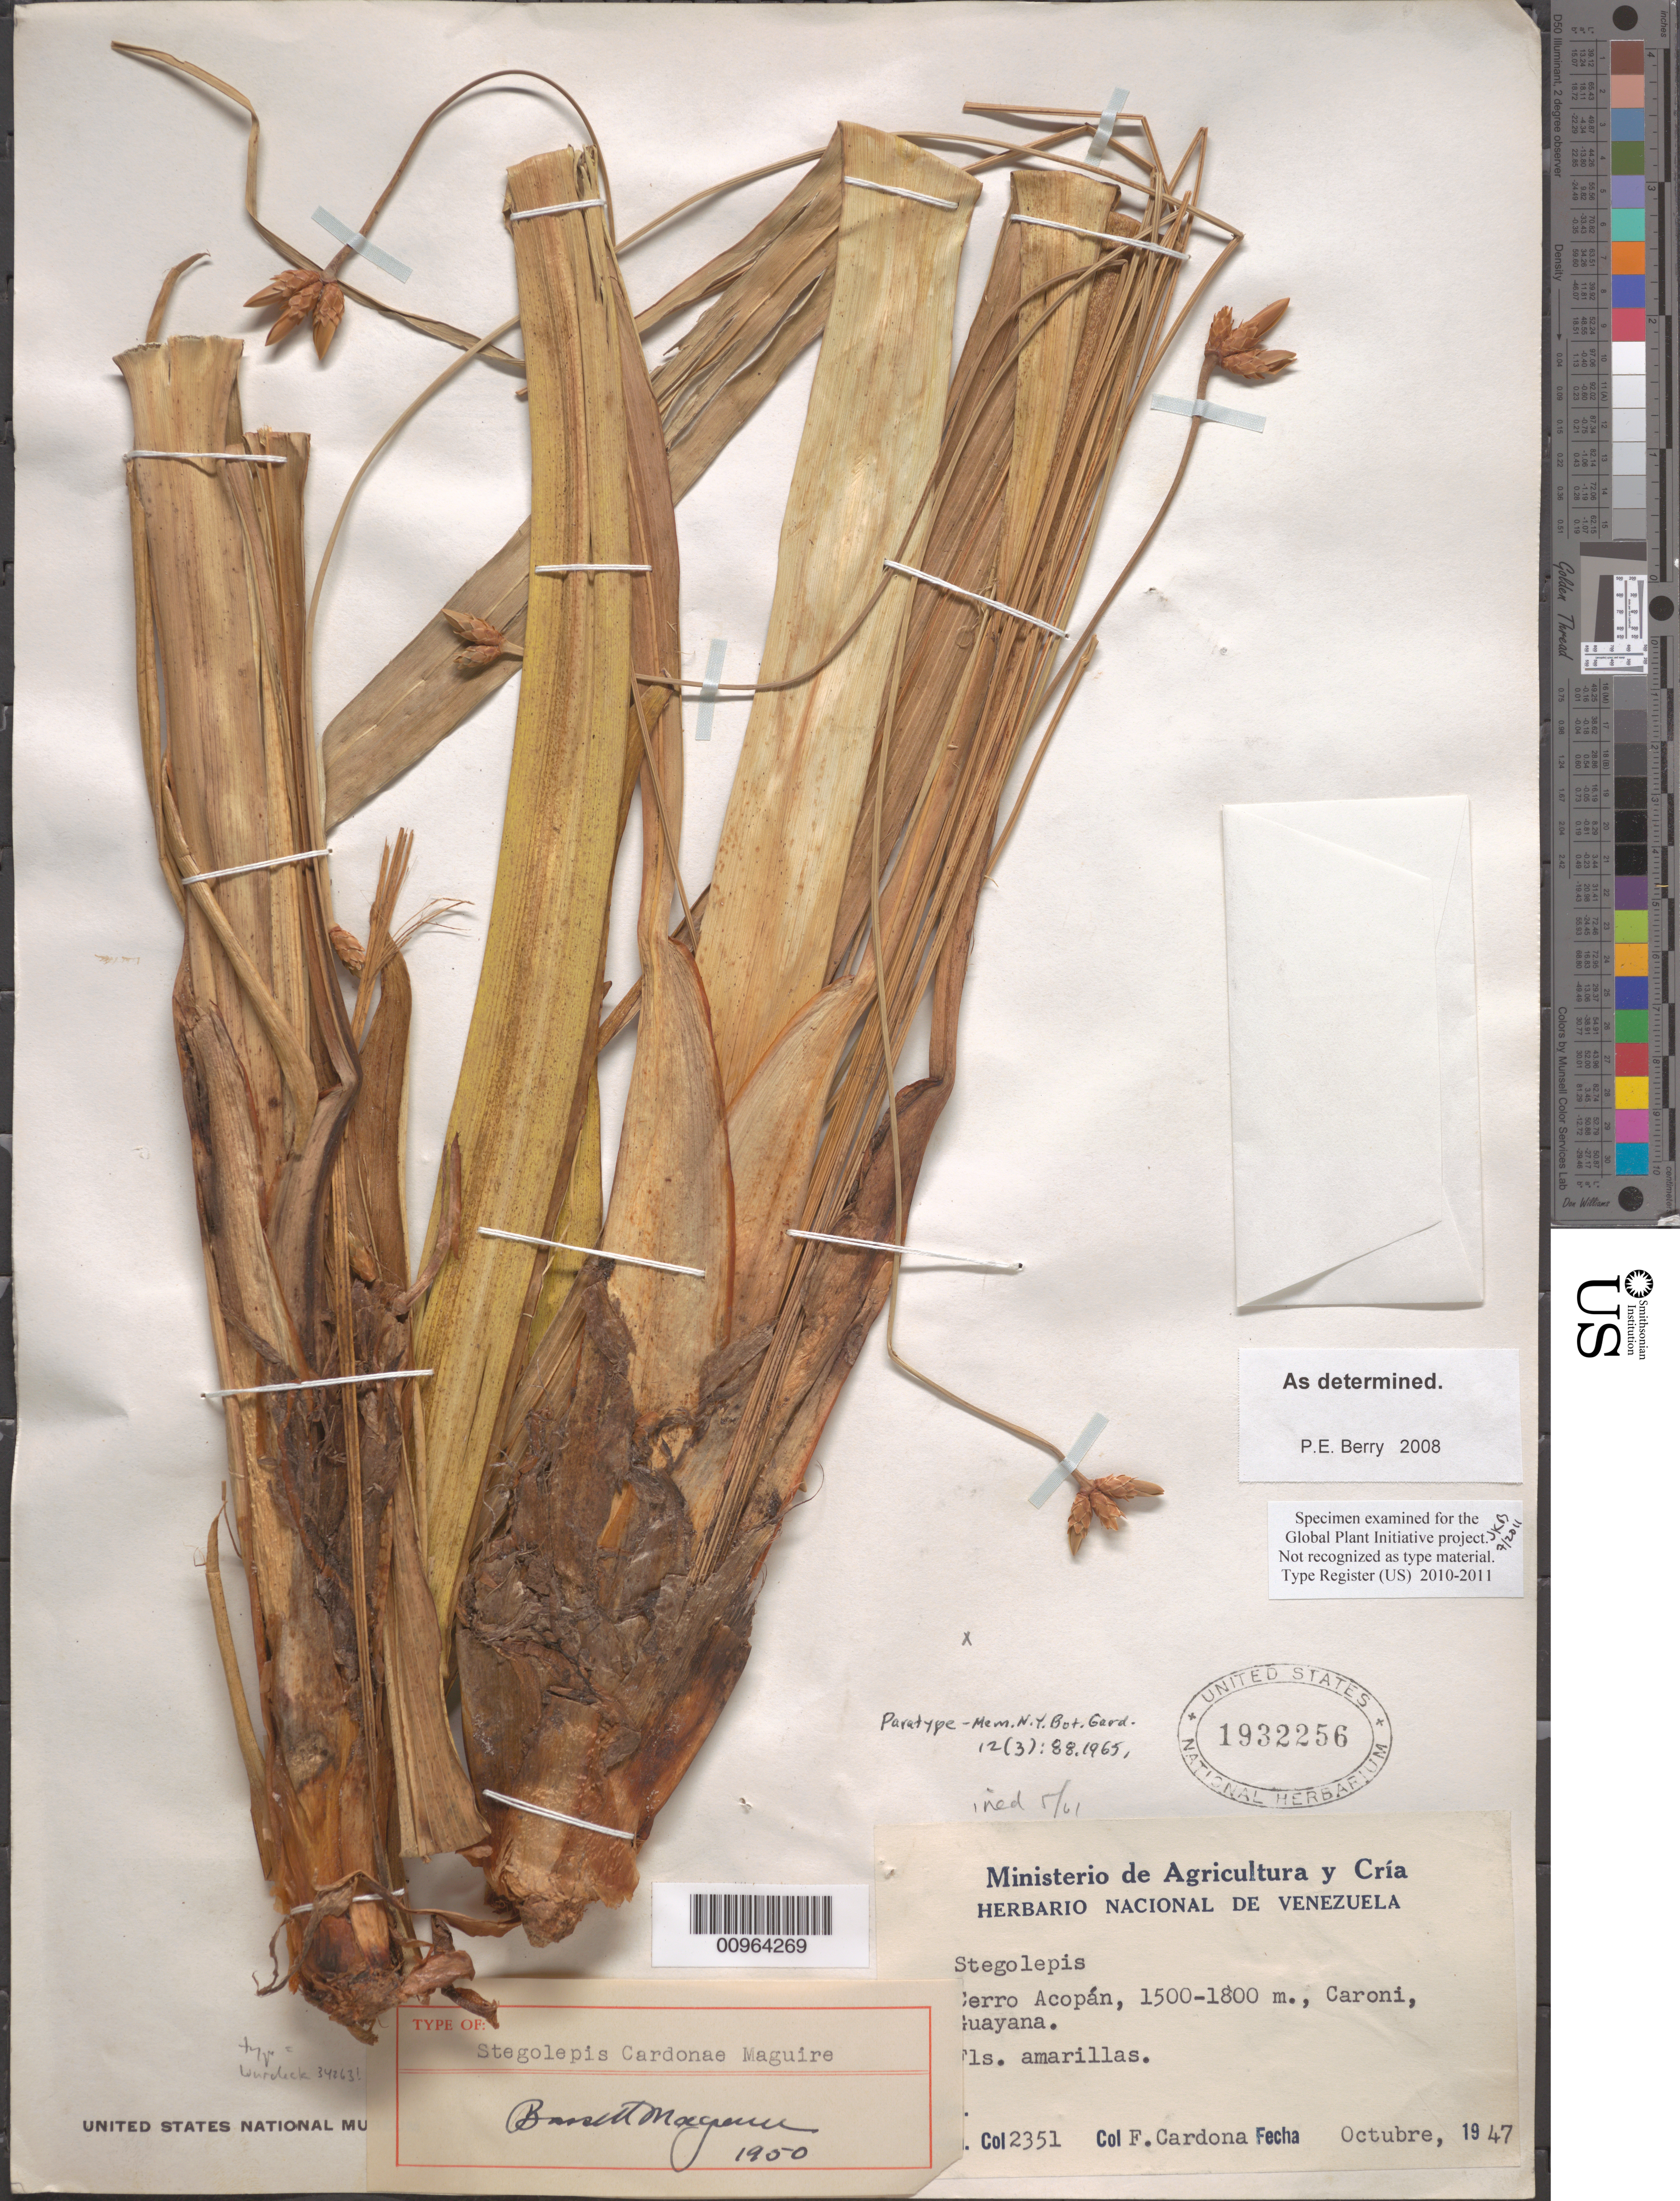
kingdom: Plantae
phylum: Tracheophyta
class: Liliopsida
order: Poales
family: Rapateaceae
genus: Stegolepis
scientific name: Stegolepis cardonae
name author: Maguire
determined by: Berry, P. E., (WIS), University of Wisconsin - Madison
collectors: F. Cardona Puig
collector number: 2351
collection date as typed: Oct-47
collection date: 1947-10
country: Venezuela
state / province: Bolívar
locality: Cerro Acopán, Río Caroní, Guayana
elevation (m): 1500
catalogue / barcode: US 1932256